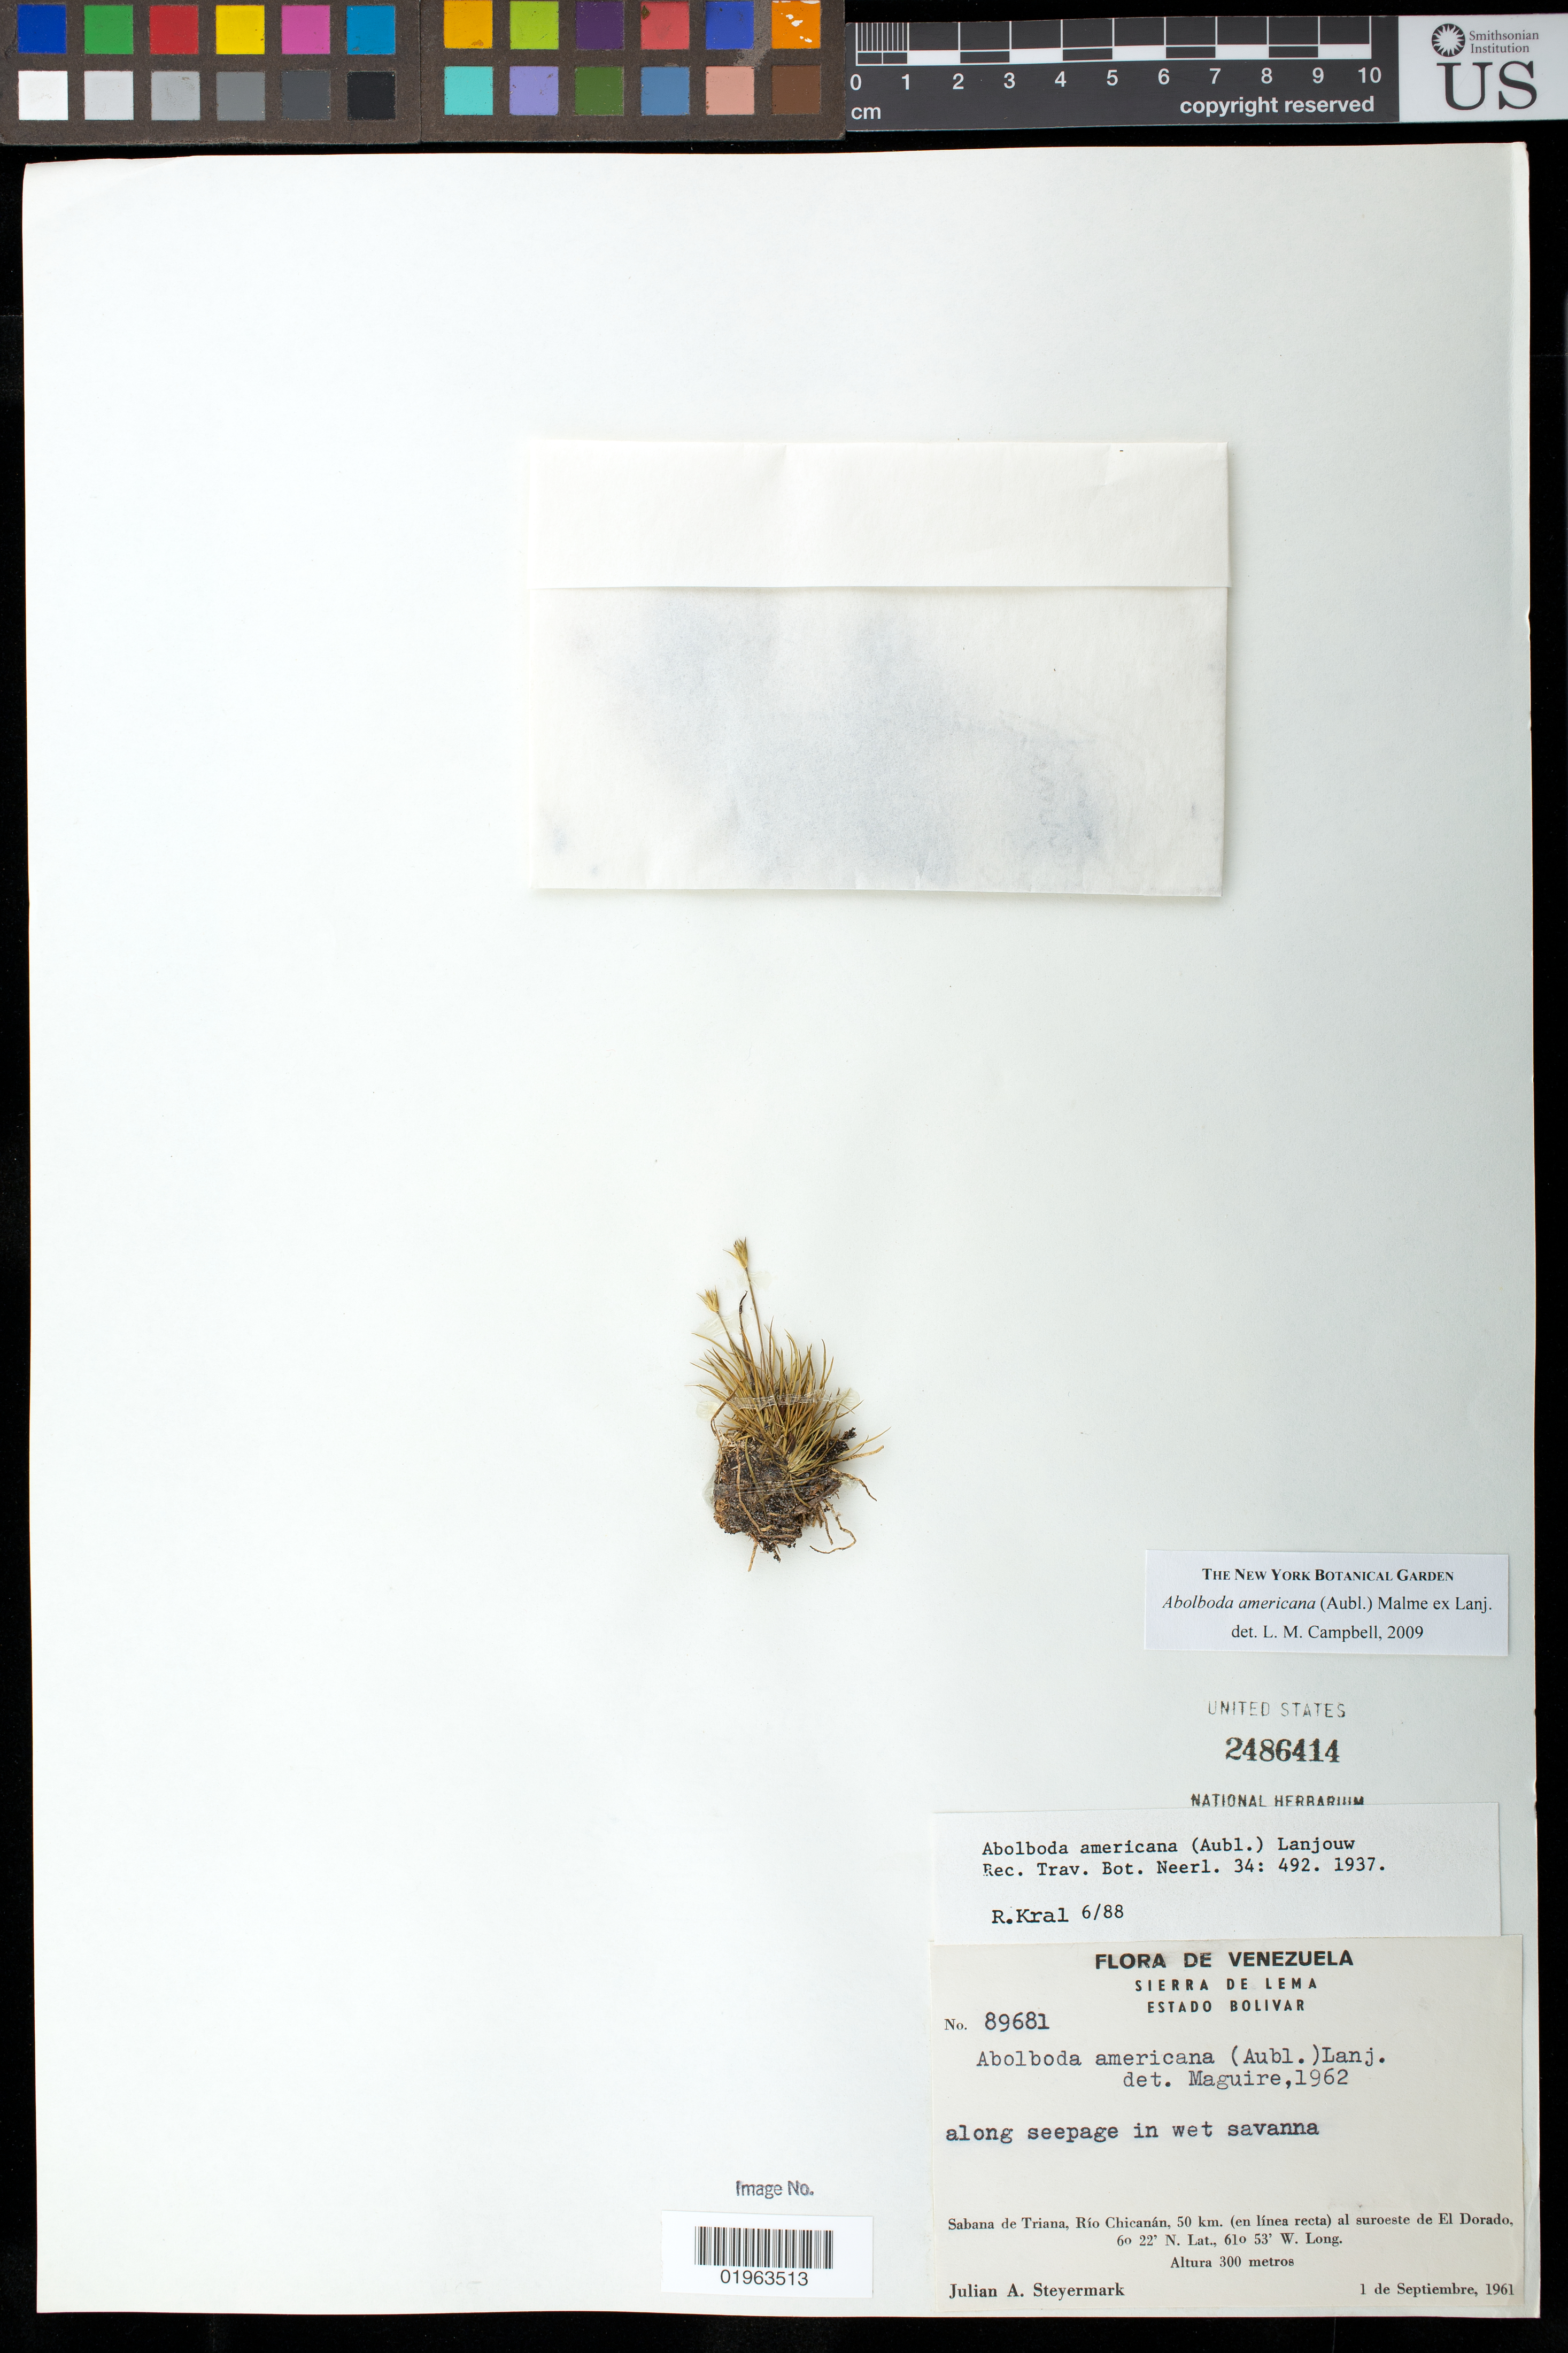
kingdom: Plantae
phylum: Tracheophyta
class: Liliopsida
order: Poales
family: Xyridaceae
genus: Abolboda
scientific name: Abolboda americana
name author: (Aubl.) Lanj.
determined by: Campbell, L. M.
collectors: J. Steyermark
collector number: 89681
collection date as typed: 1 Sep 1961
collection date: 1961-09-01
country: Venezuela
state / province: Bolívar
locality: Sabana de Triana, Río Chicanán, 50 km (en línea recta) al SW de El Dorado.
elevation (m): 300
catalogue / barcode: US 2486414